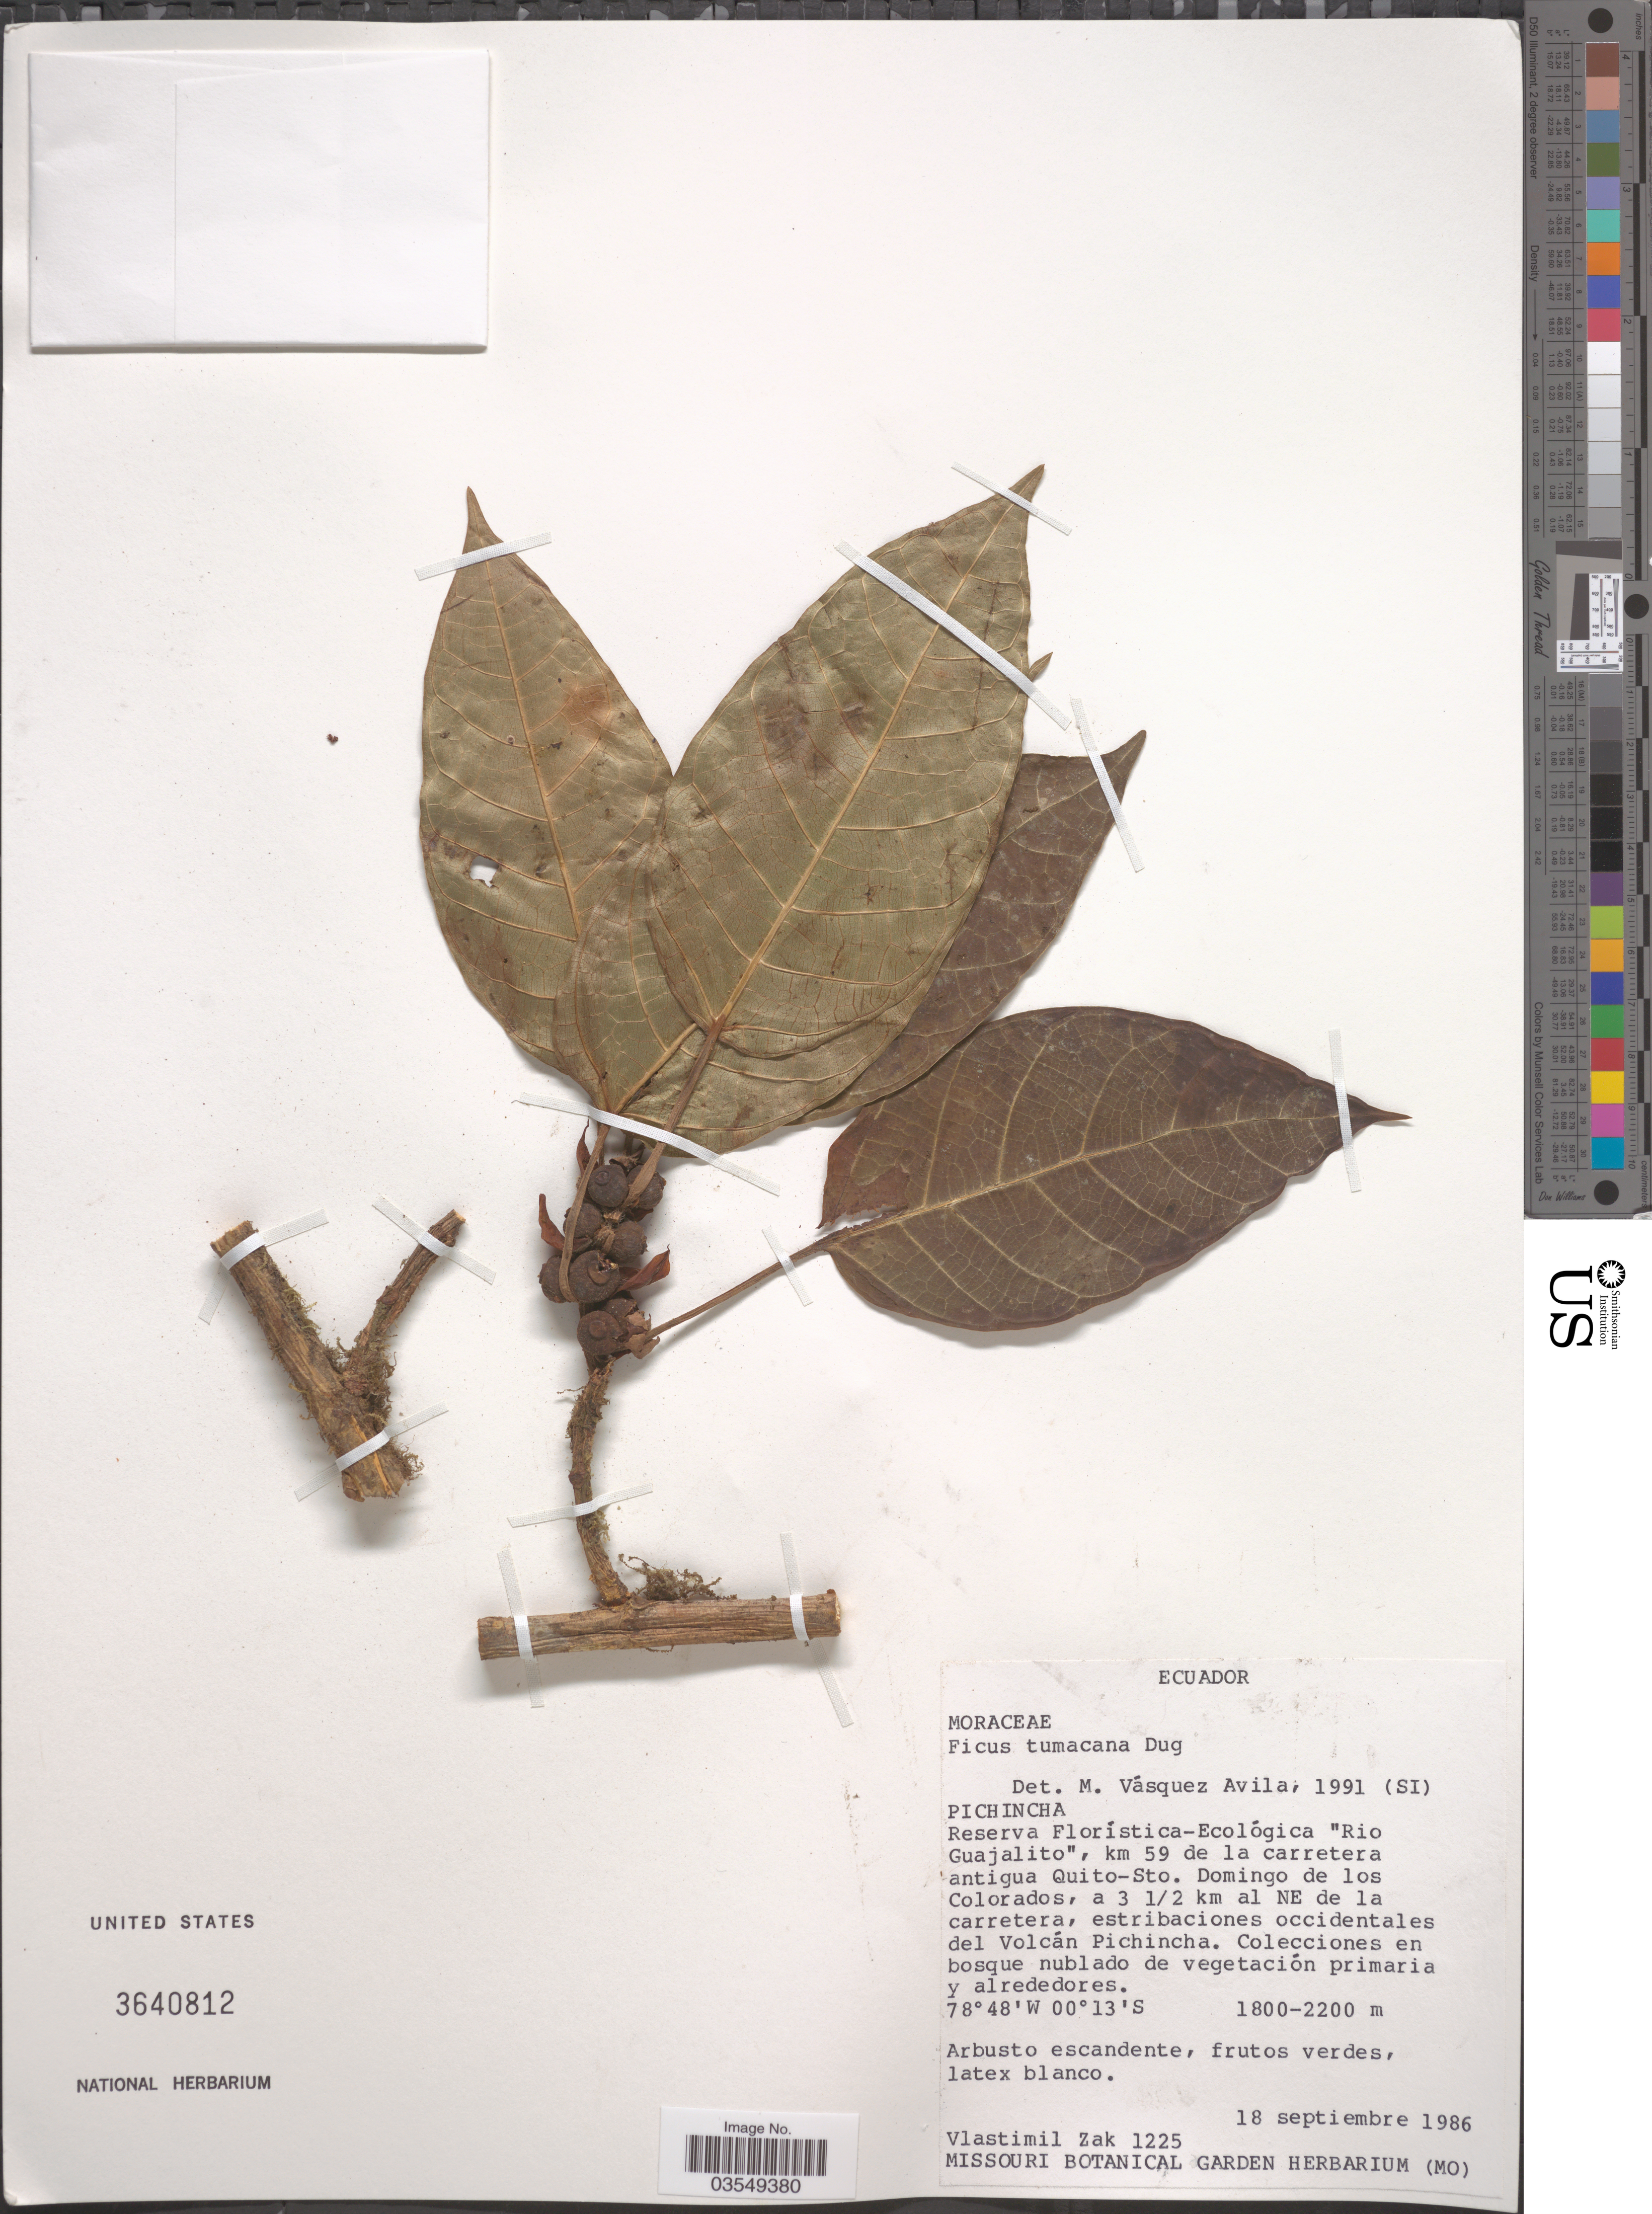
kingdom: Plantae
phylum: Tracheophyta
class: Magnoliopsida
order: Rosales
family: Moraceae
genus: Ficus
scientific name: Ficus nebulosilvana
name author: N. Medina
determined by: Cardoso Pederneiras, L.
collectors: V. Zak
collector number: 1225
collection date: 1986-09-18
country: Ecuador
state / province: Pichincha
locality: Reserva Florística-Ecológica "Rio Guajalito", km 59 de la carretera antigua Quito-Sto. Domingo de los Colorados, a 3 1/2 km al NE de la carretera, estribaciones occidentales del Volcán Pichincha.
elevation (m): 1800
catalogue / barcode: US 3640812